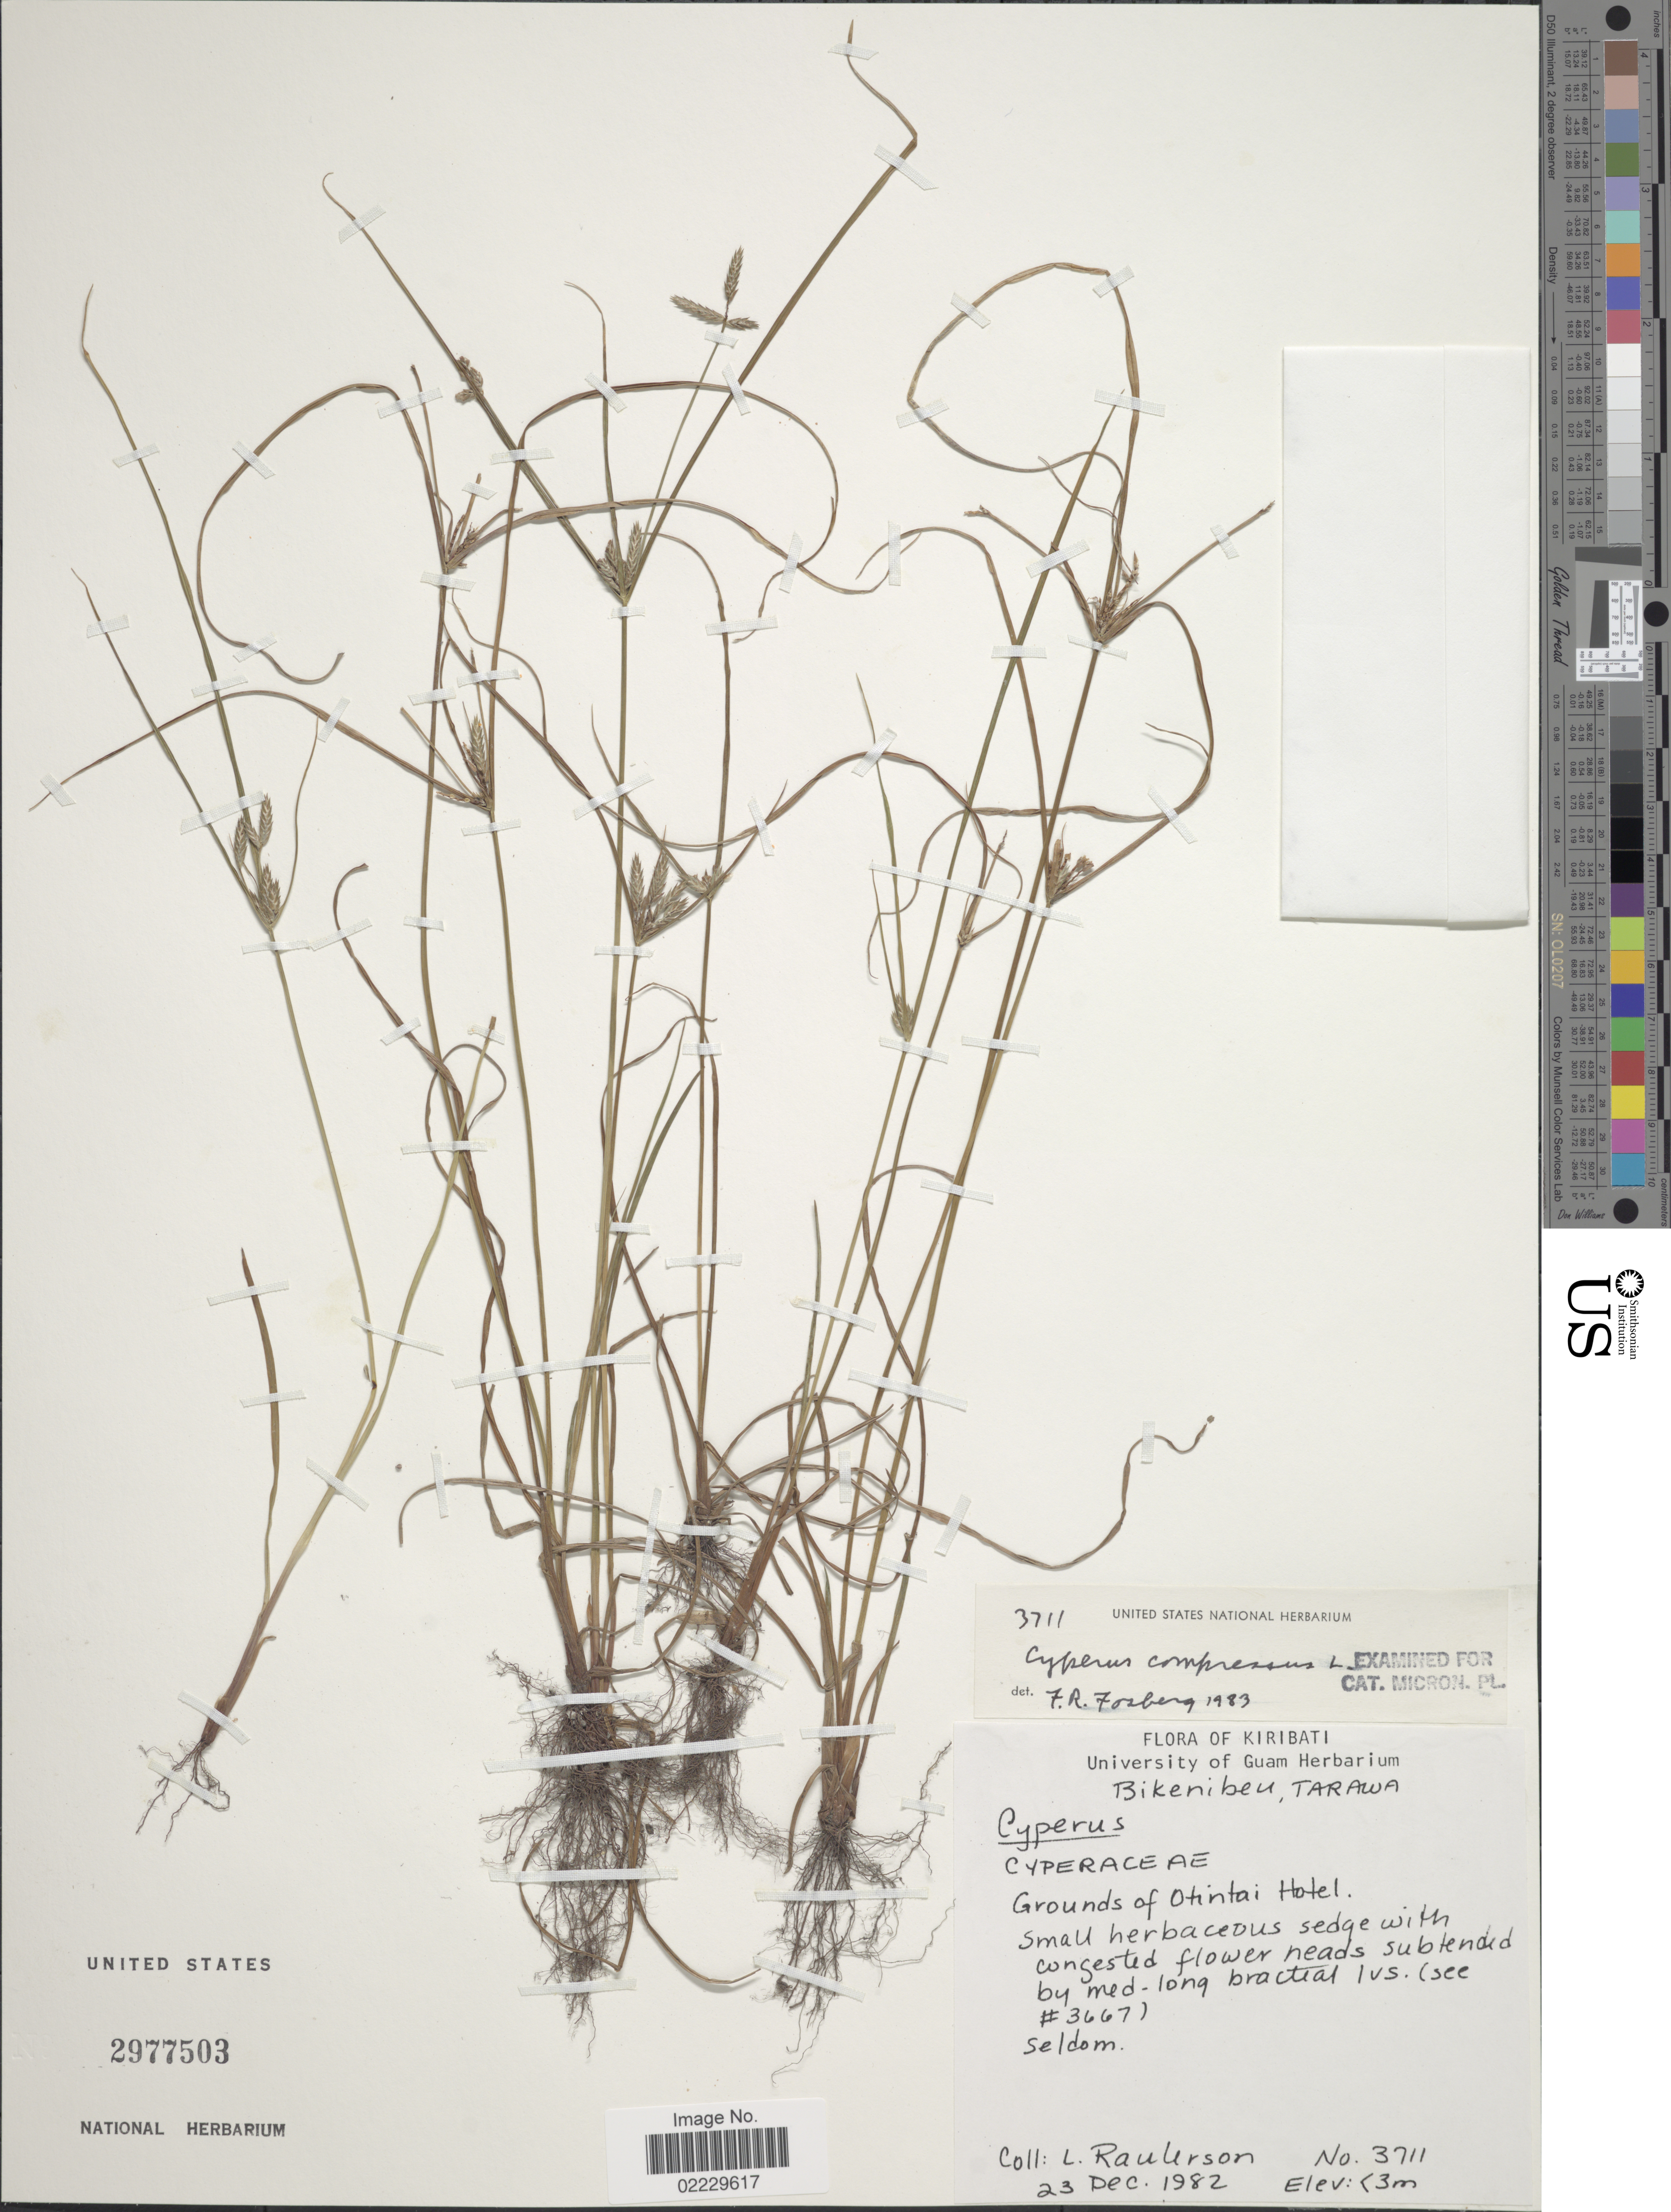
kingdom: Plantae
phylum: Tracheophyta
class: Liliopsida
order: Poales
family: Cyperaceae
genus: Cyperus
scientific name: Cyperus compressus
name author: L.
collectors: L. Raulerson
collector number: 3711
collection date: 1982-12-23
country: Kiribati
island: Tarawa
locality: Bikenibeu, Tarawa, Ground of Otintai Hotel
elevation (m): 3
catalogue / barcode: US 2977503